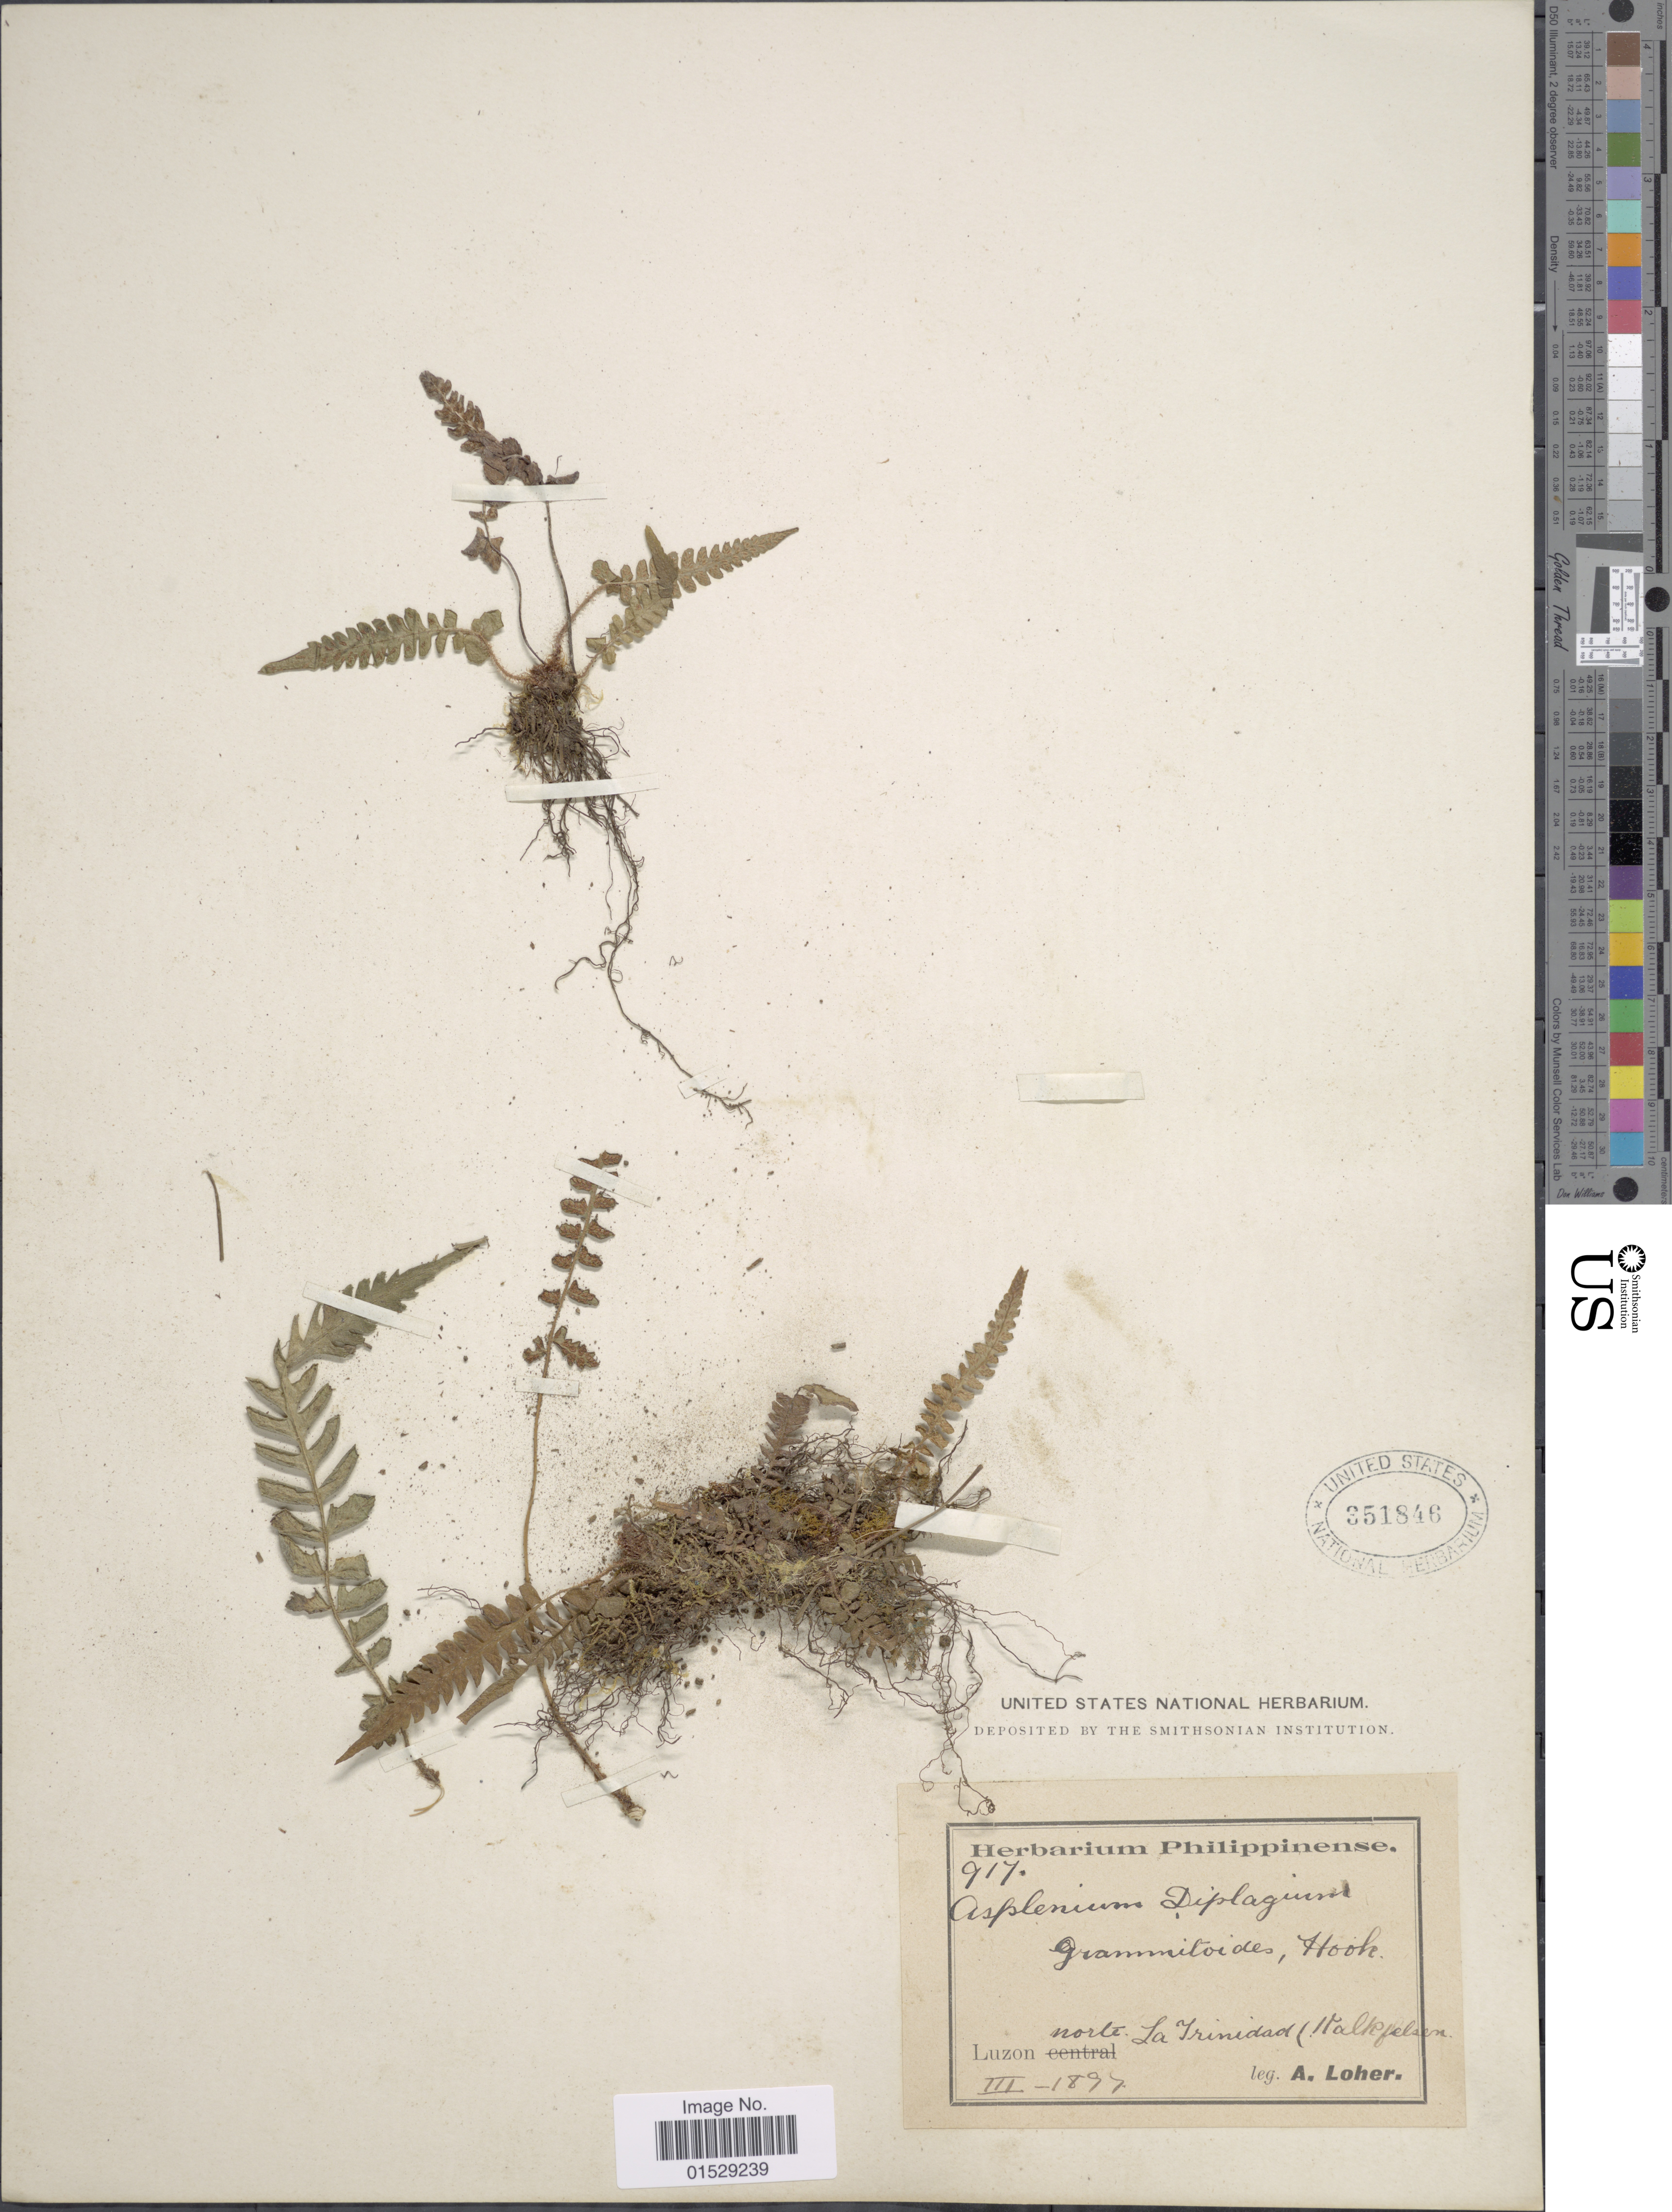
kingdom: Plantae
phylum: Tracheophyta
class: Polypodiopsida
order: Polypodiales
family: Athyriaceae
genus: Deparia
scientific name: Deparia petersenii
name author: (Kunze) M. Kato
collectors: A. Loher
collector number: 917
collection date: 1897-03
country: Philippines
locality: Luzon, norte La Trinidad (Kalkfelsen) (English translation: Limestone cliffs).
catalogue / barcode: US 351846